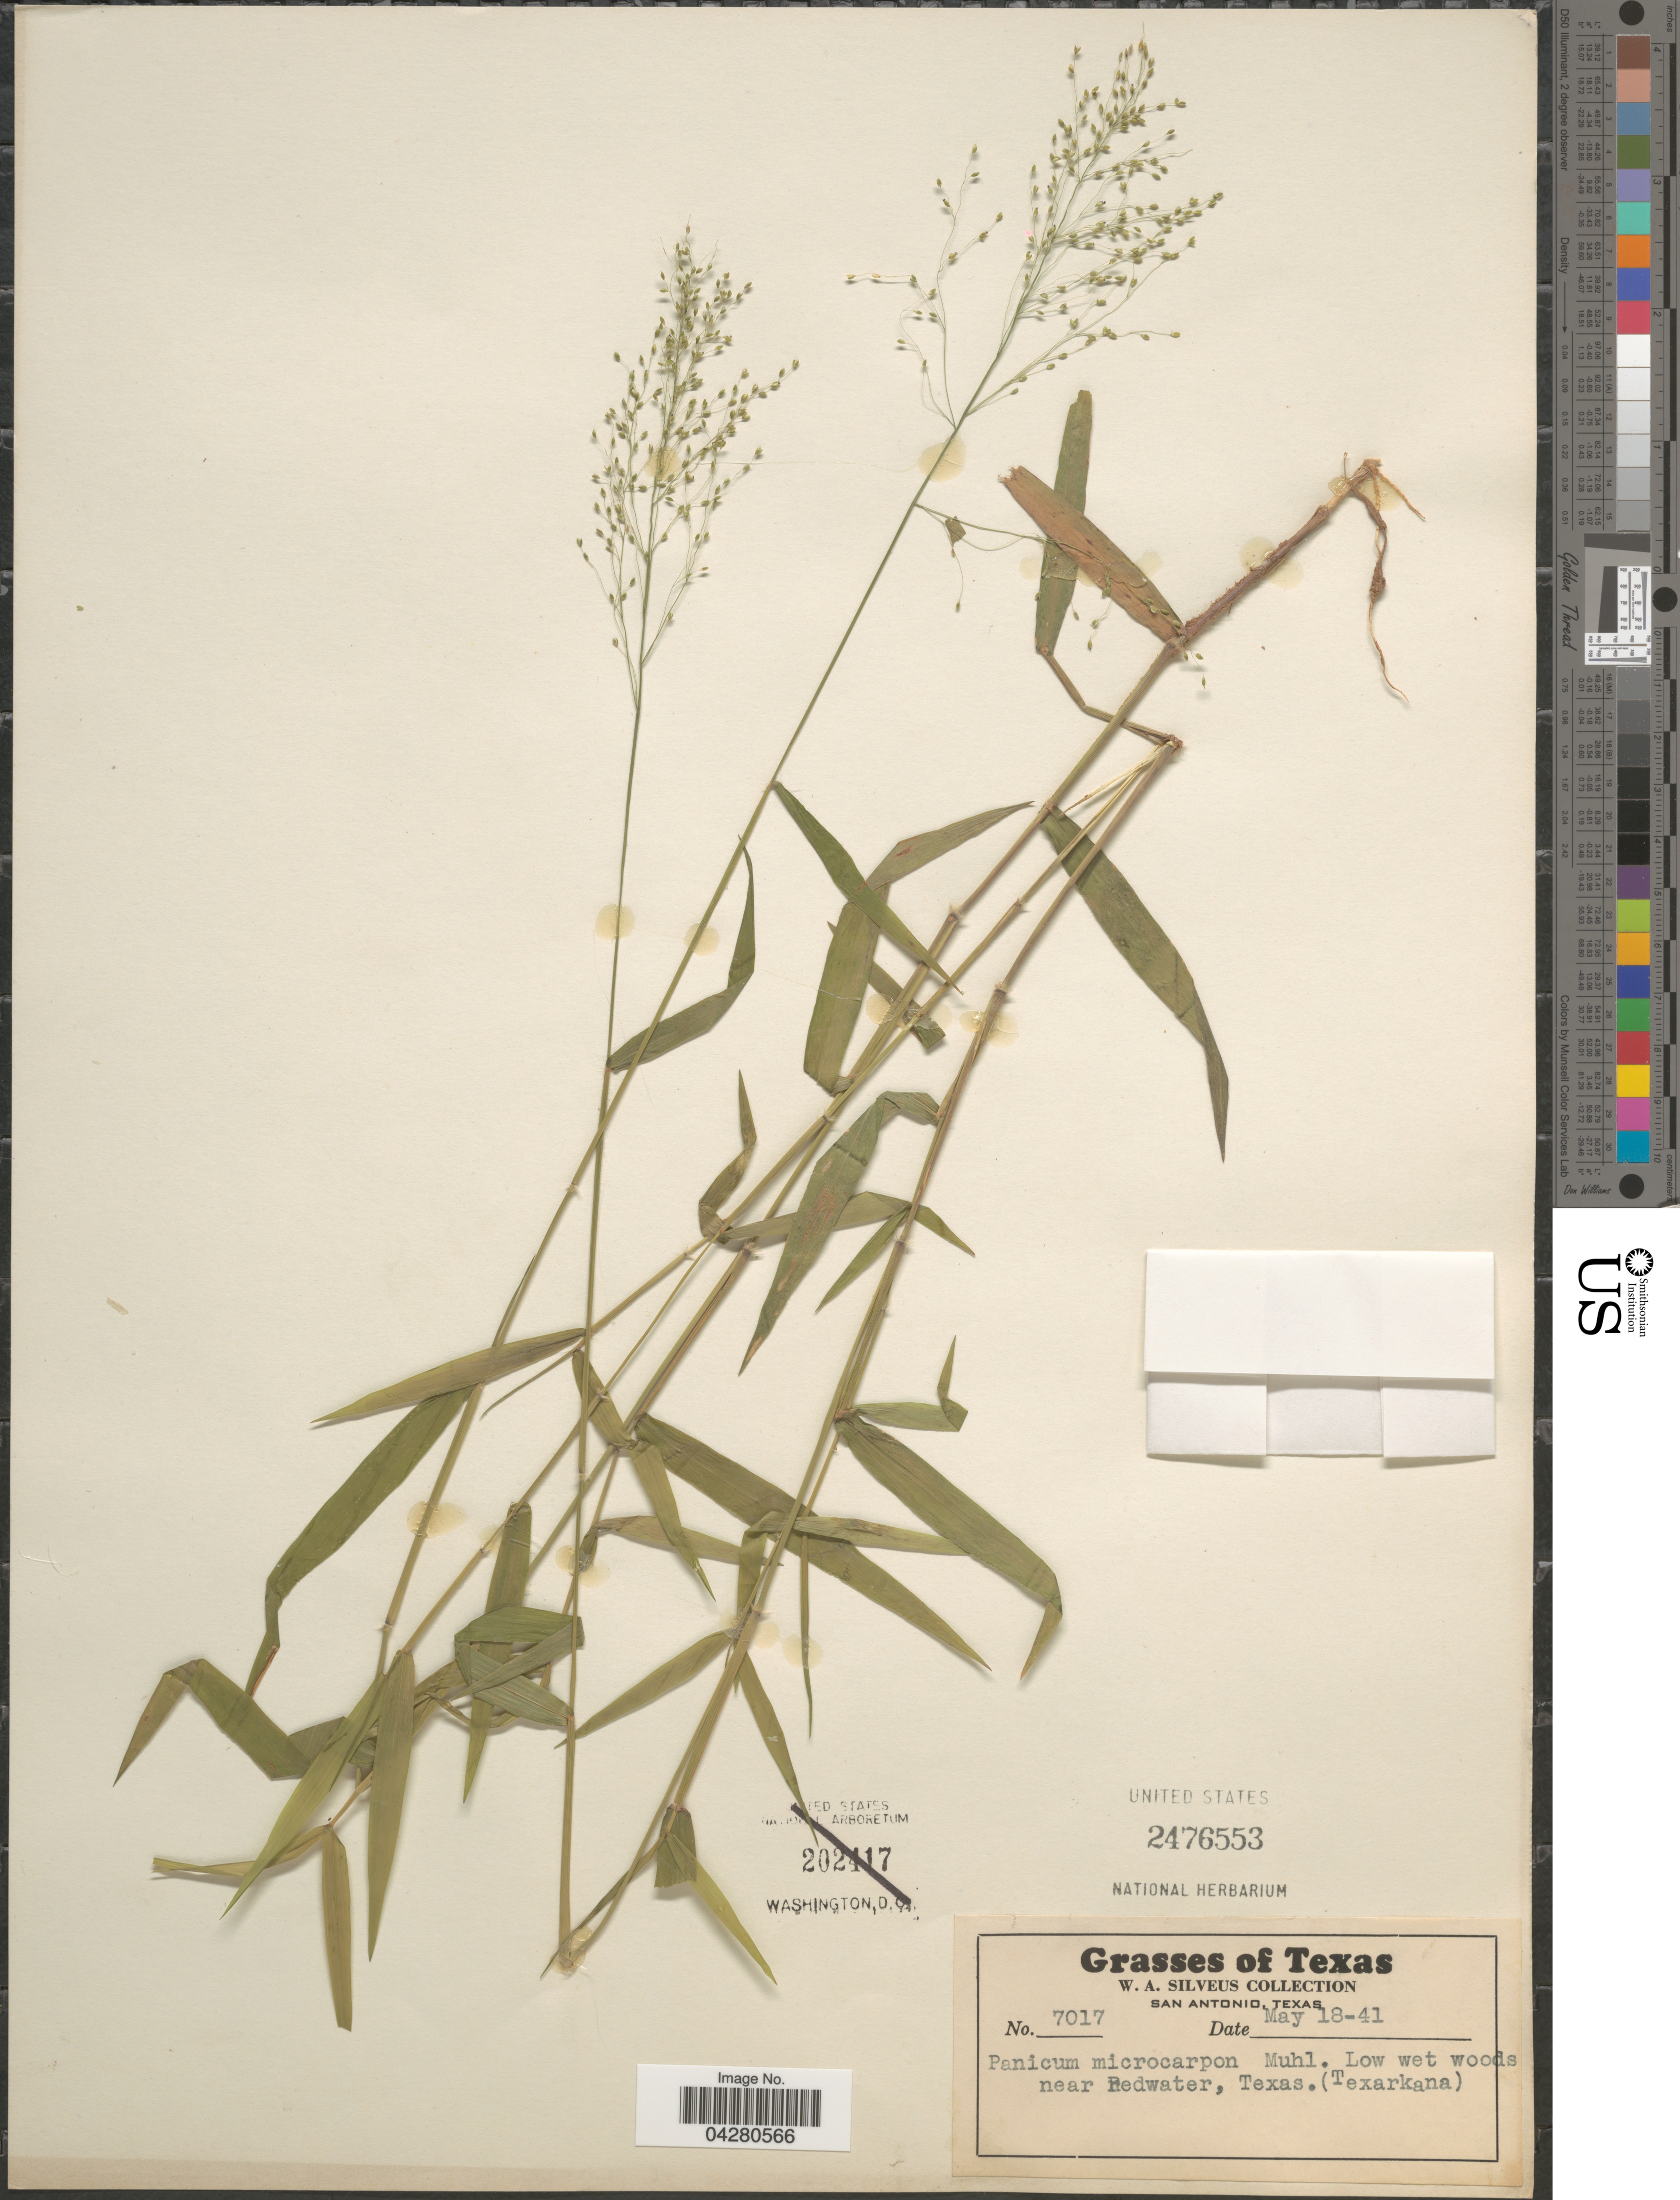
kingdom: Plantae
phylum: Tracheophyta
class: Liliopsida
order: Poales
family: Poaceae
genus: Dichanthelium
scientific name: Dichanthelium dichotomum var. dichotomum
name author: (L.) Gould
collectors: W. Silveus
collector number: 7017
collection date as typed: Transcribed d/m/y: 18/5/41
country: United States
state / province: Texas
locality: Near Redwater. (Texarkana).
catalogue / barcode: US 2476553